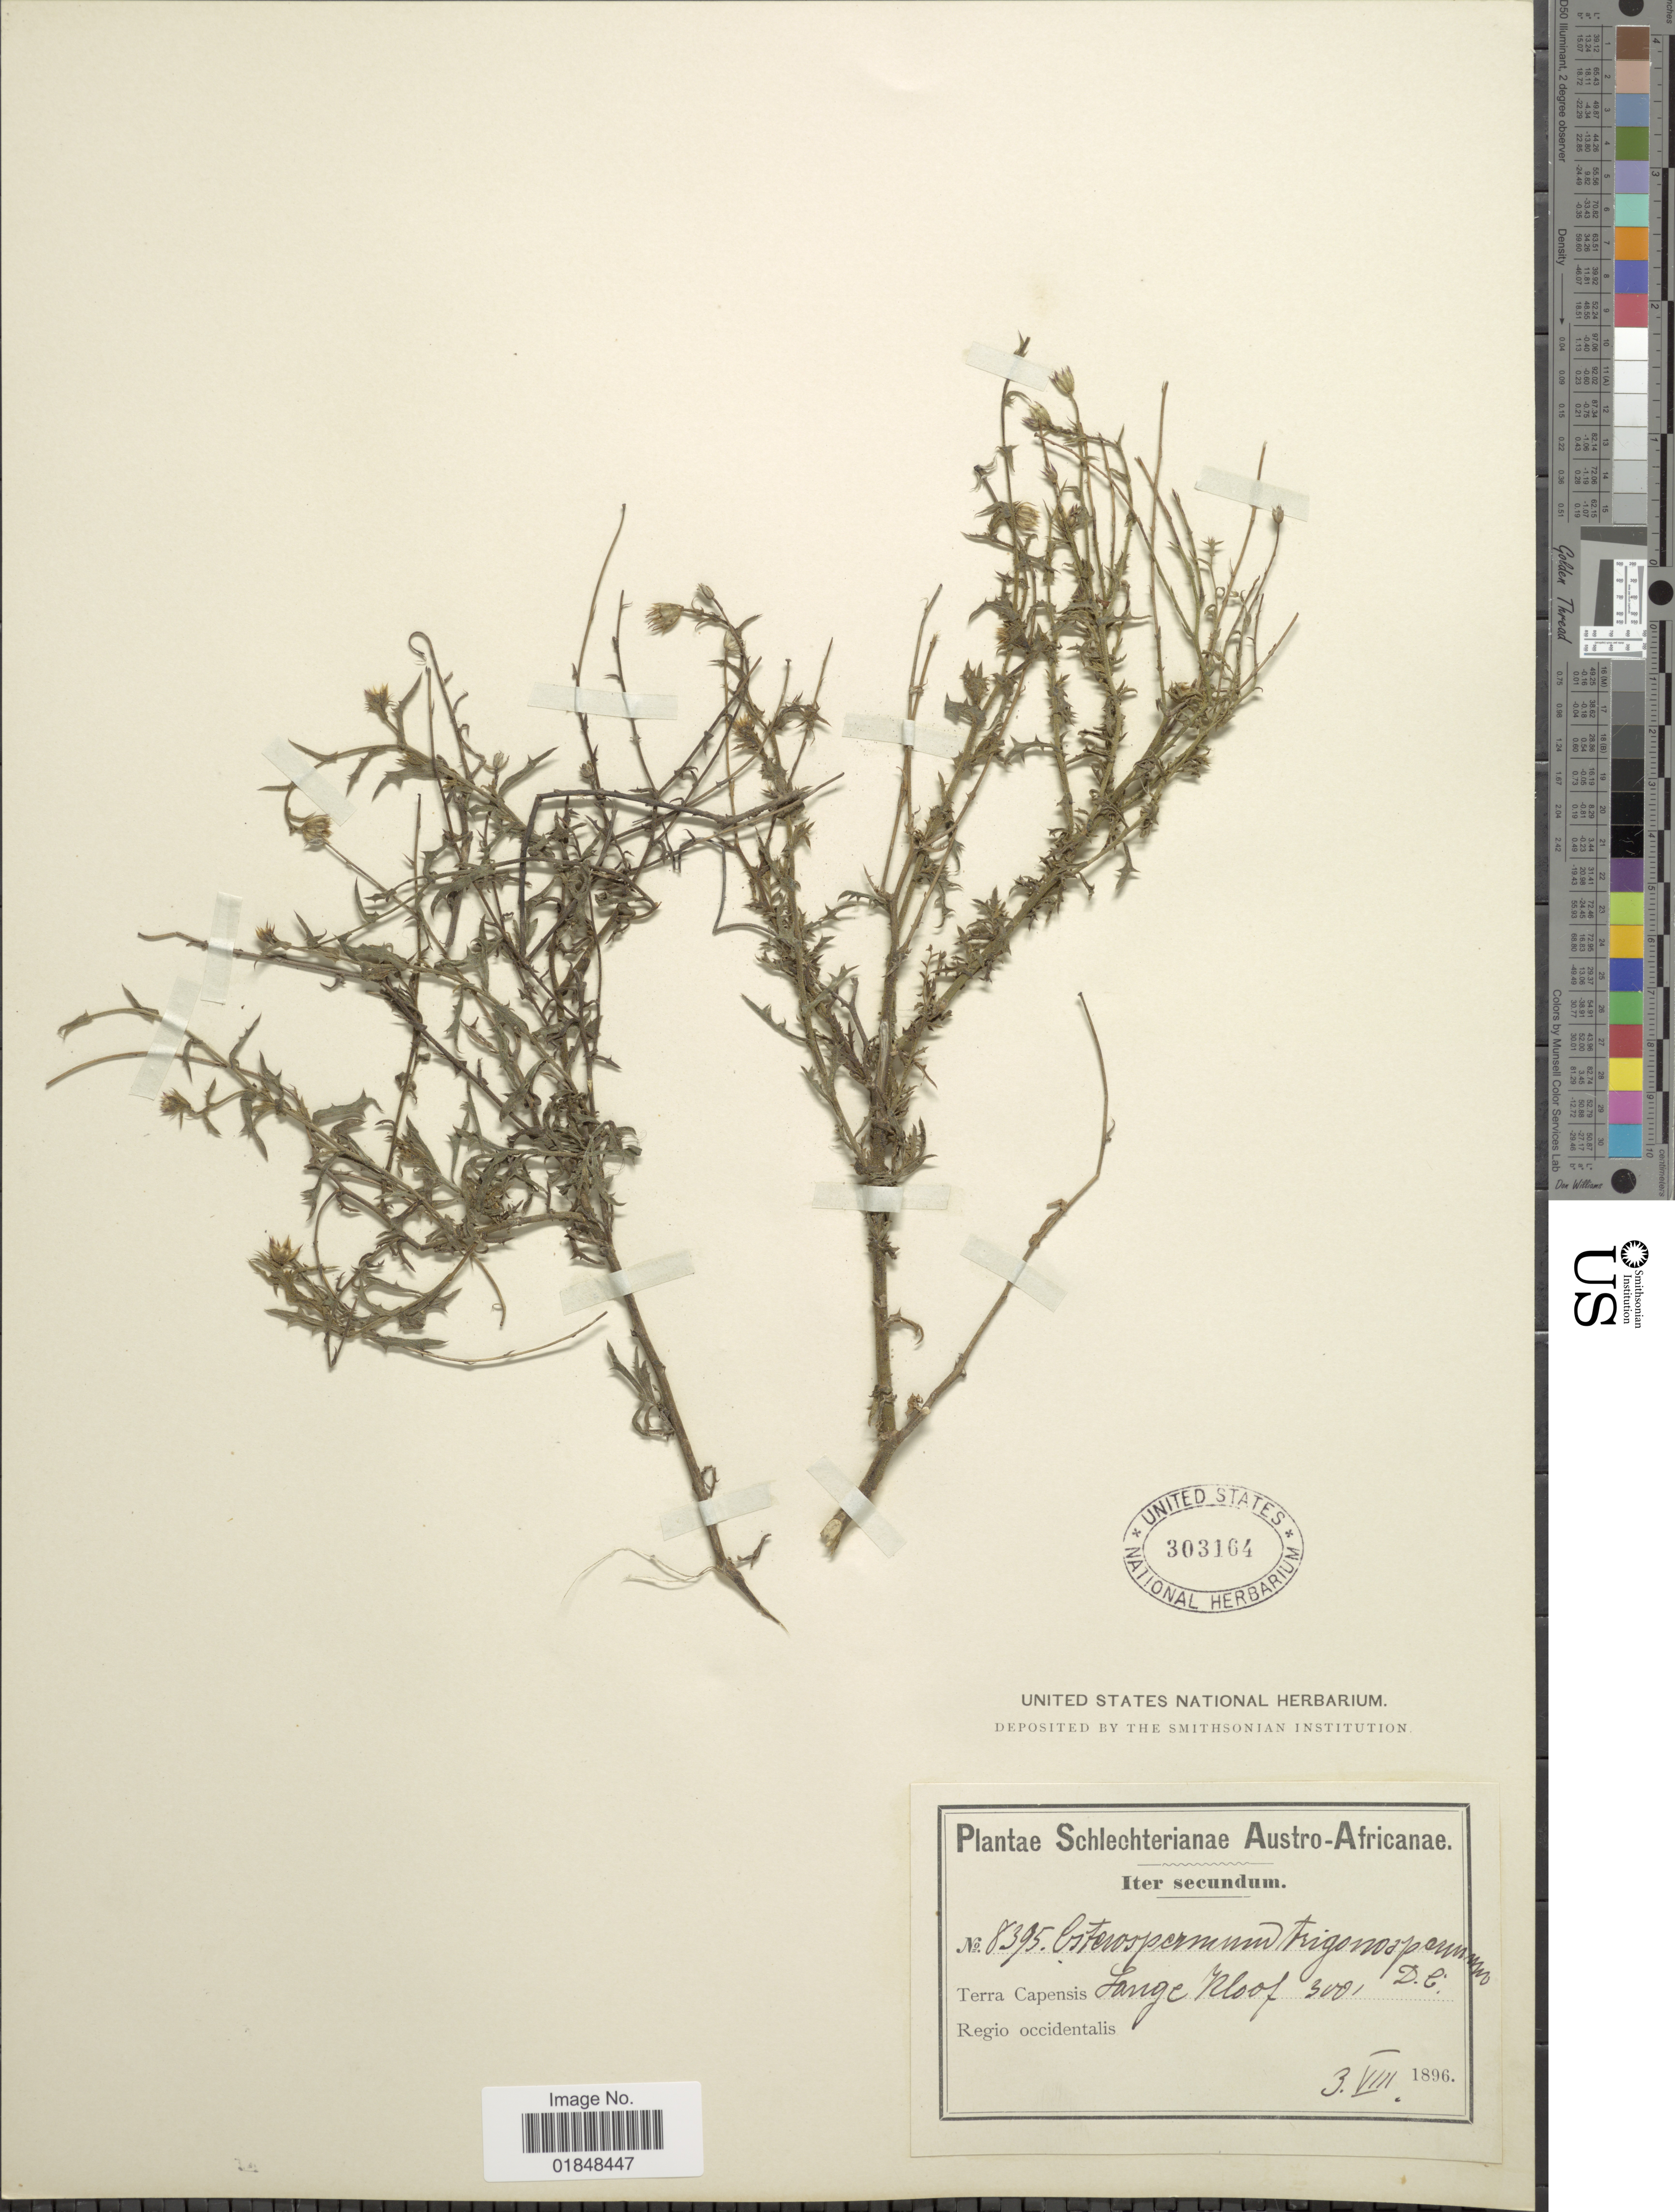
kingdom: Plantae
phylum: Tracheophyta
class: Magnoliopsida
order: Asterales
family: Asteraceae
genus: Osteospermum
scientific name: Osteospermum rigidum var. rigidum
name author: Aiton ex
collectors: Schlechter, --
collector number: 8395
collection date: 1896-08-03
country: South Africa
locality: Terra Capensis. Lange Kloof. Regio occidentalis. Iter Secundum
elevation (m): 91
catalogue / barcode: US 303164